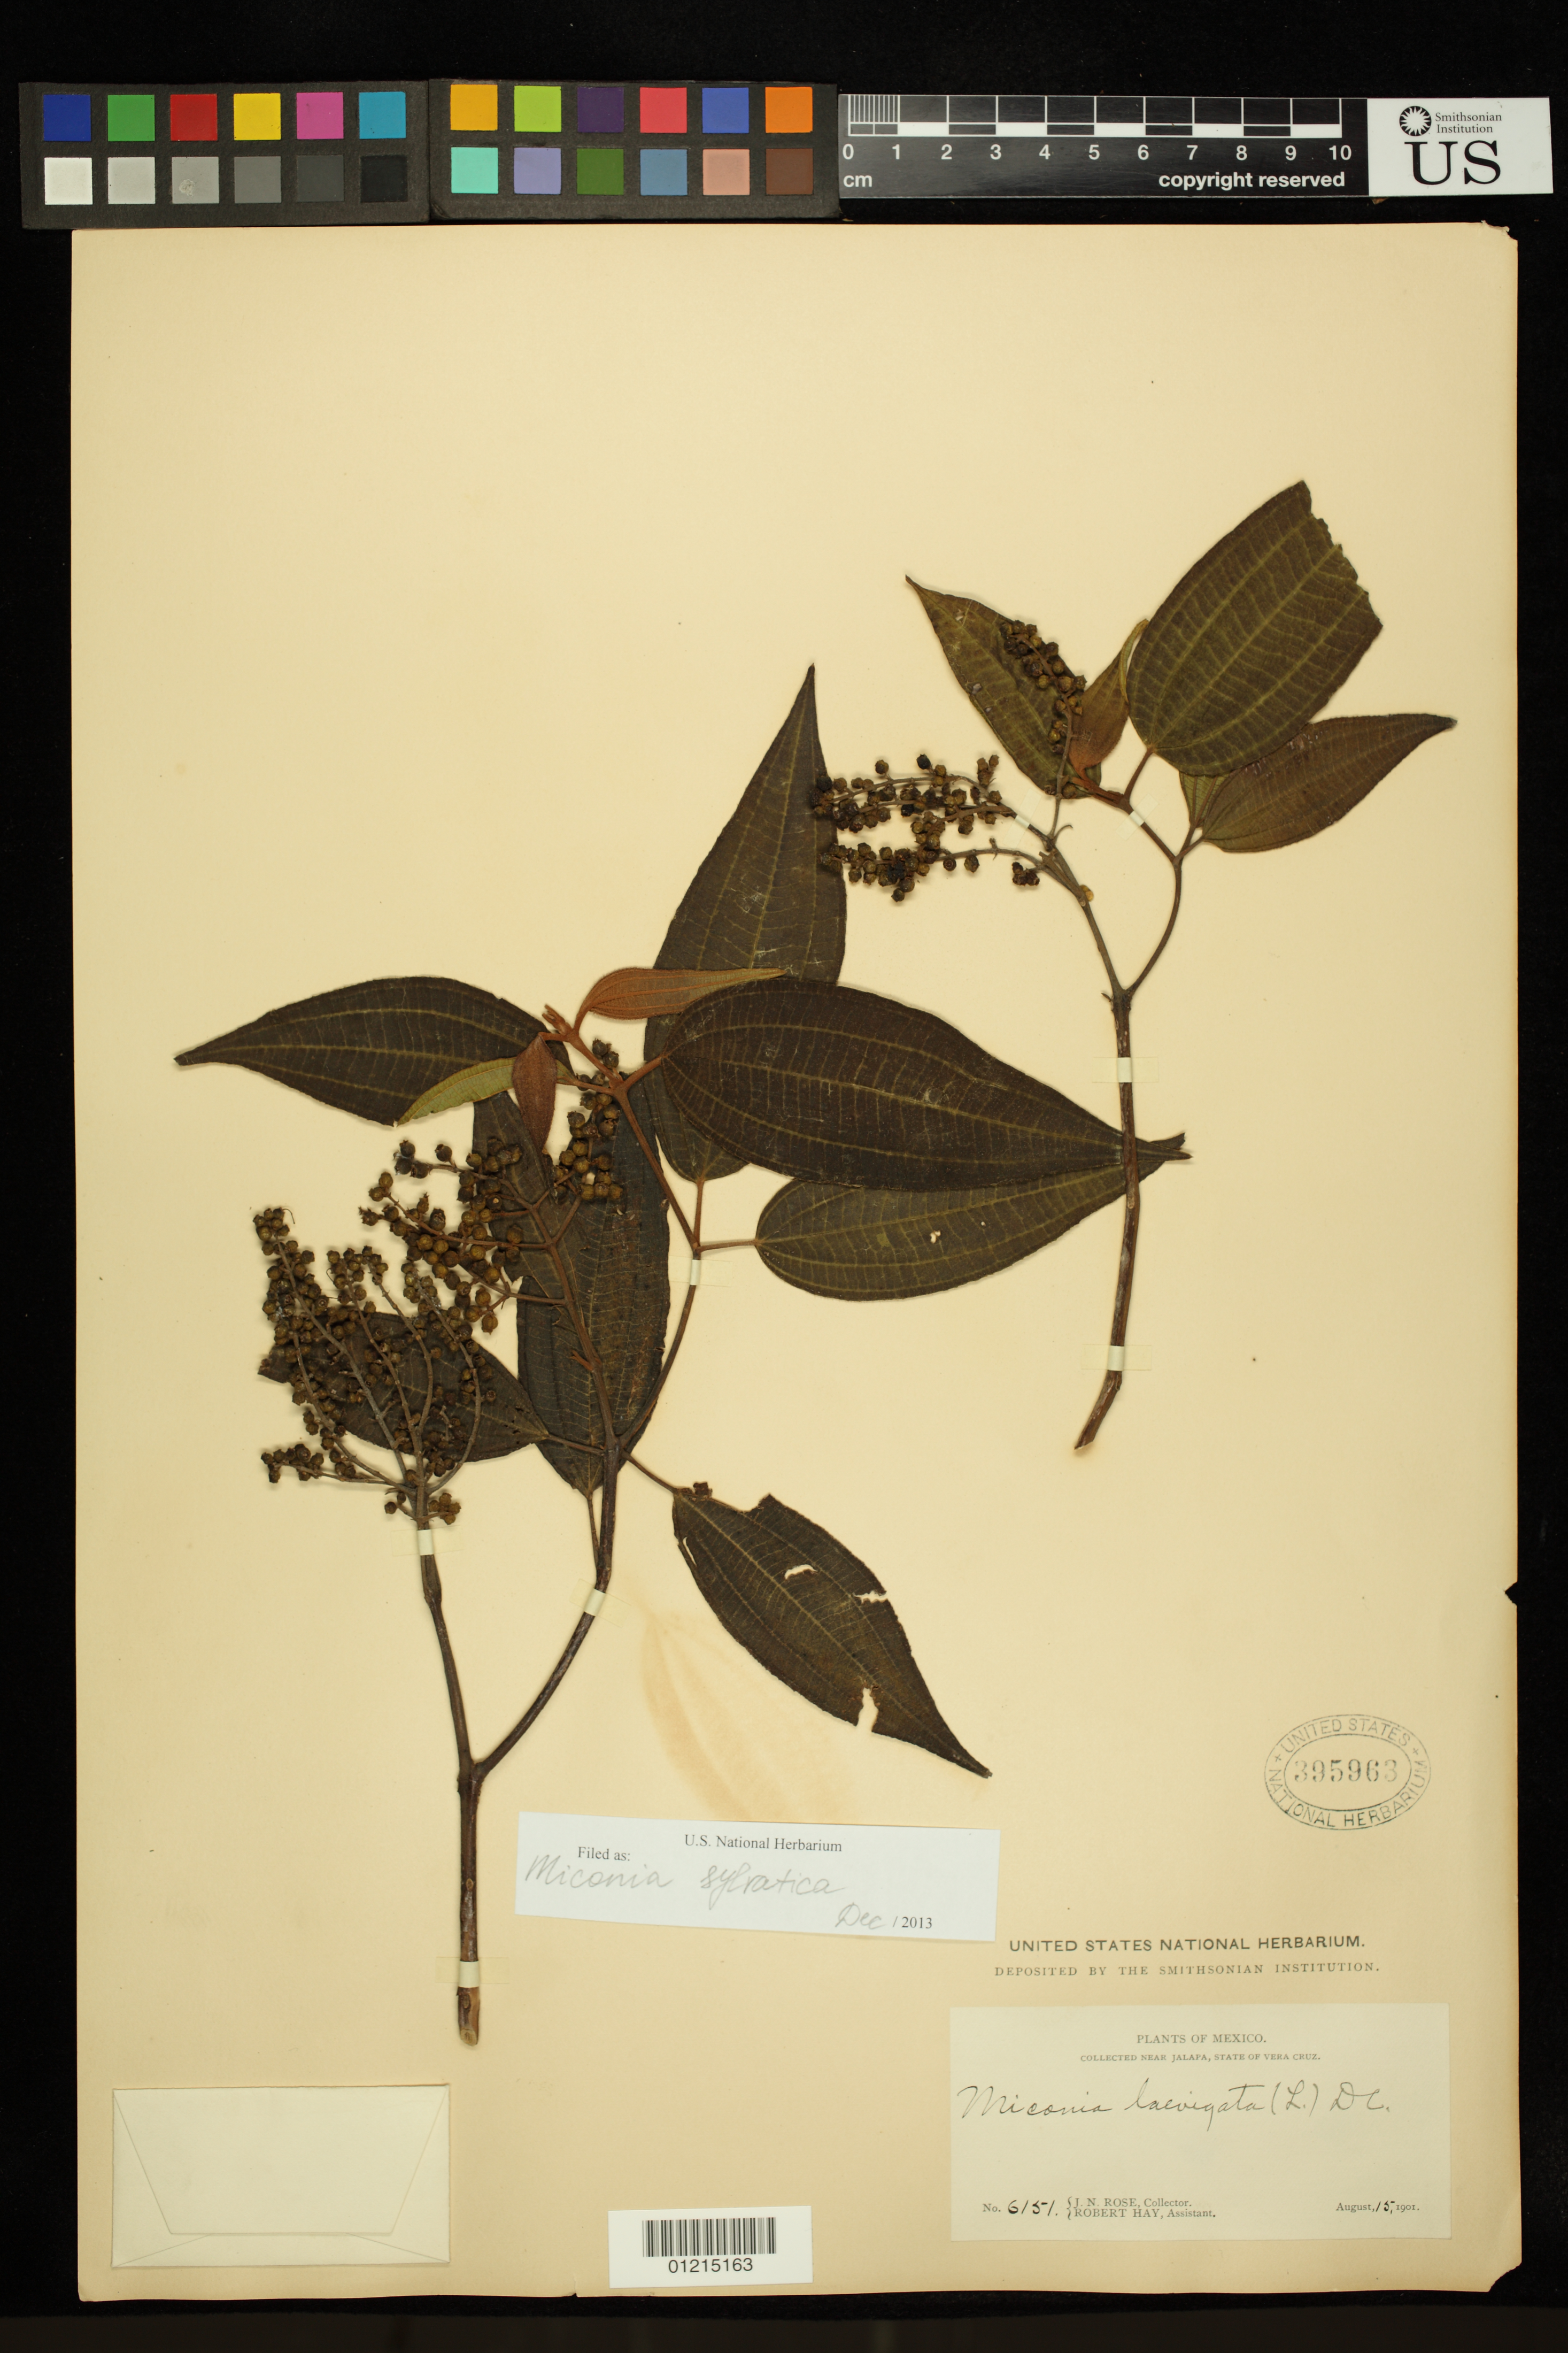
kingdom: Plantae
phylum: Tracheophyta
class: Magnoliopsida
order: Myrtales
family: Melastomataceae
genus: Miconia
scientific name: Miconia sylvatica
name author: (Schltdl.) Naudin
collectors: J. N. Rose & R. Hay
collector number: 6151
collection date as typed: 15 Aug 1901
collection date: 1901-08-15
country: Mexico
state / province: Veracruz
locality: Near Jalapa, State of Veracruz.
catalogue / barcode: US 395963